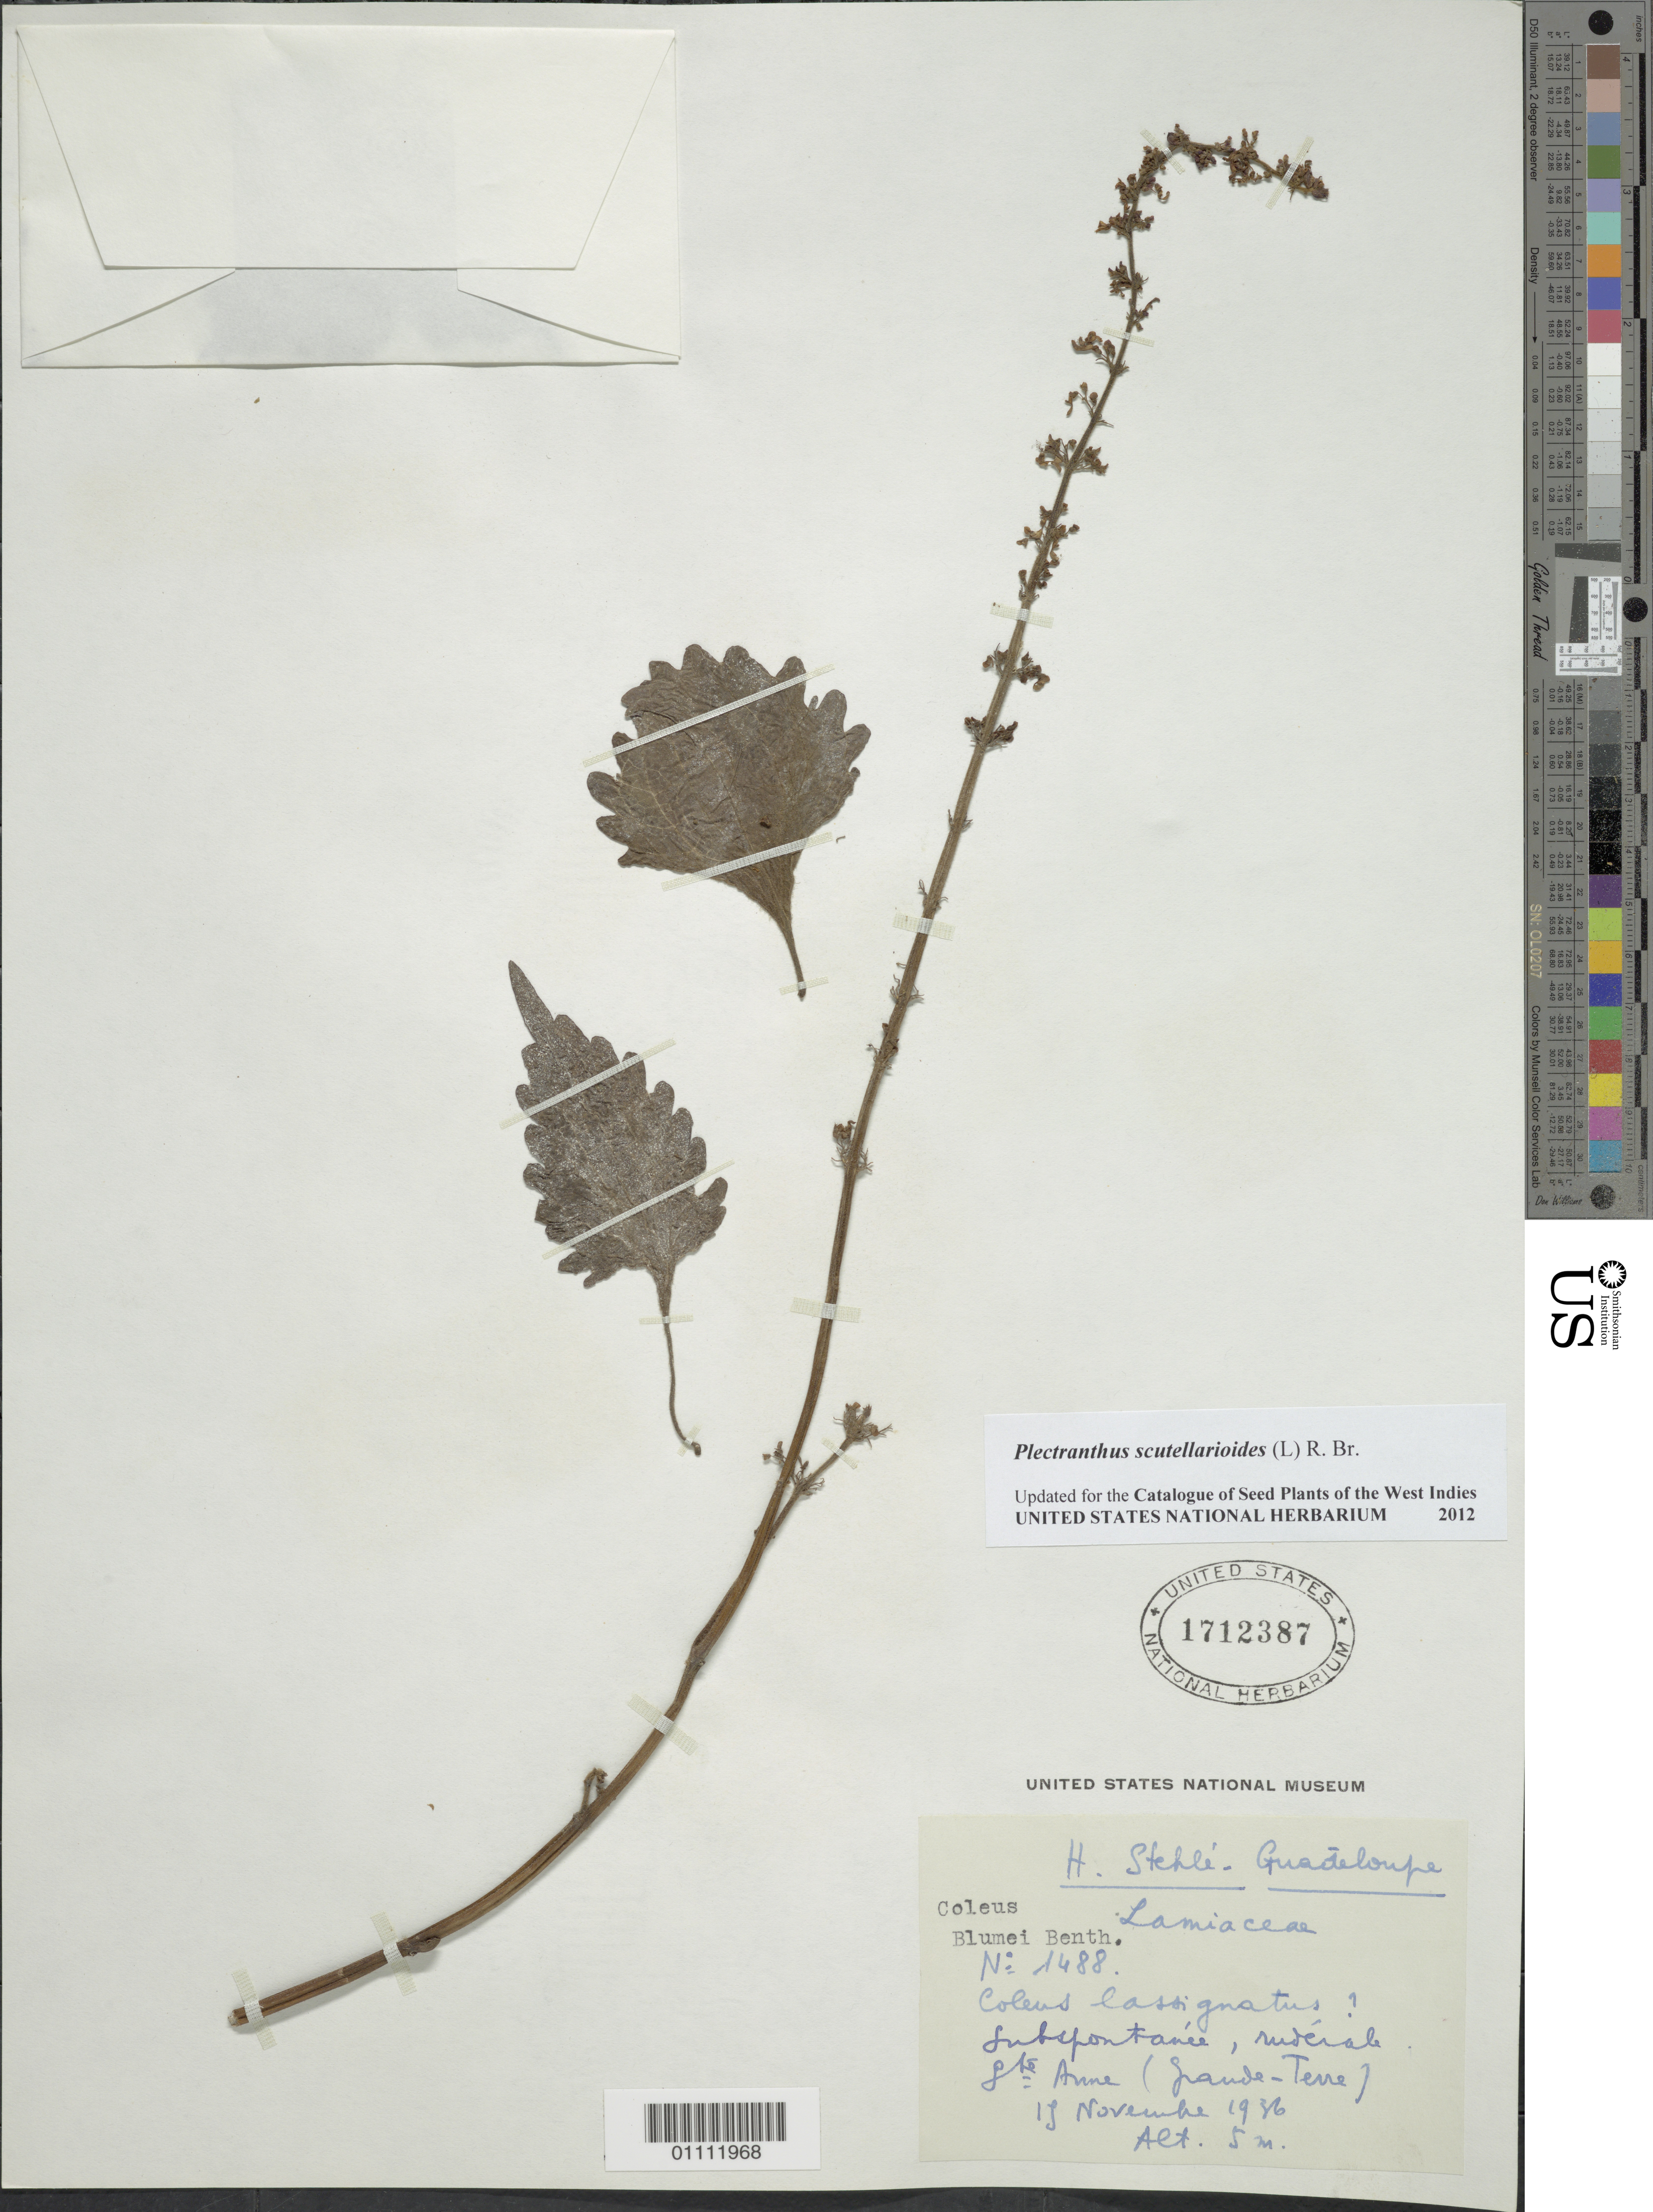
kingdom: Plantae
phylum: Tracheophyta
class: Magnoliopsida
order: Lamiales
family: Lamiaceae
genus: Plectranthus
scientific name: Plectranthus scutellarioides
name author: (L.) R. Br.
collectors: H. Stehlé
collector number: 1488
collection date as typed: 15 Nov 1936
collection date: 1936-11-15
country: Guadeloupe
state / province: St. Ann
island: Grande Terre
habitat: Rudérale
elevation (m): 5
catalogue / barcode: US 1712387